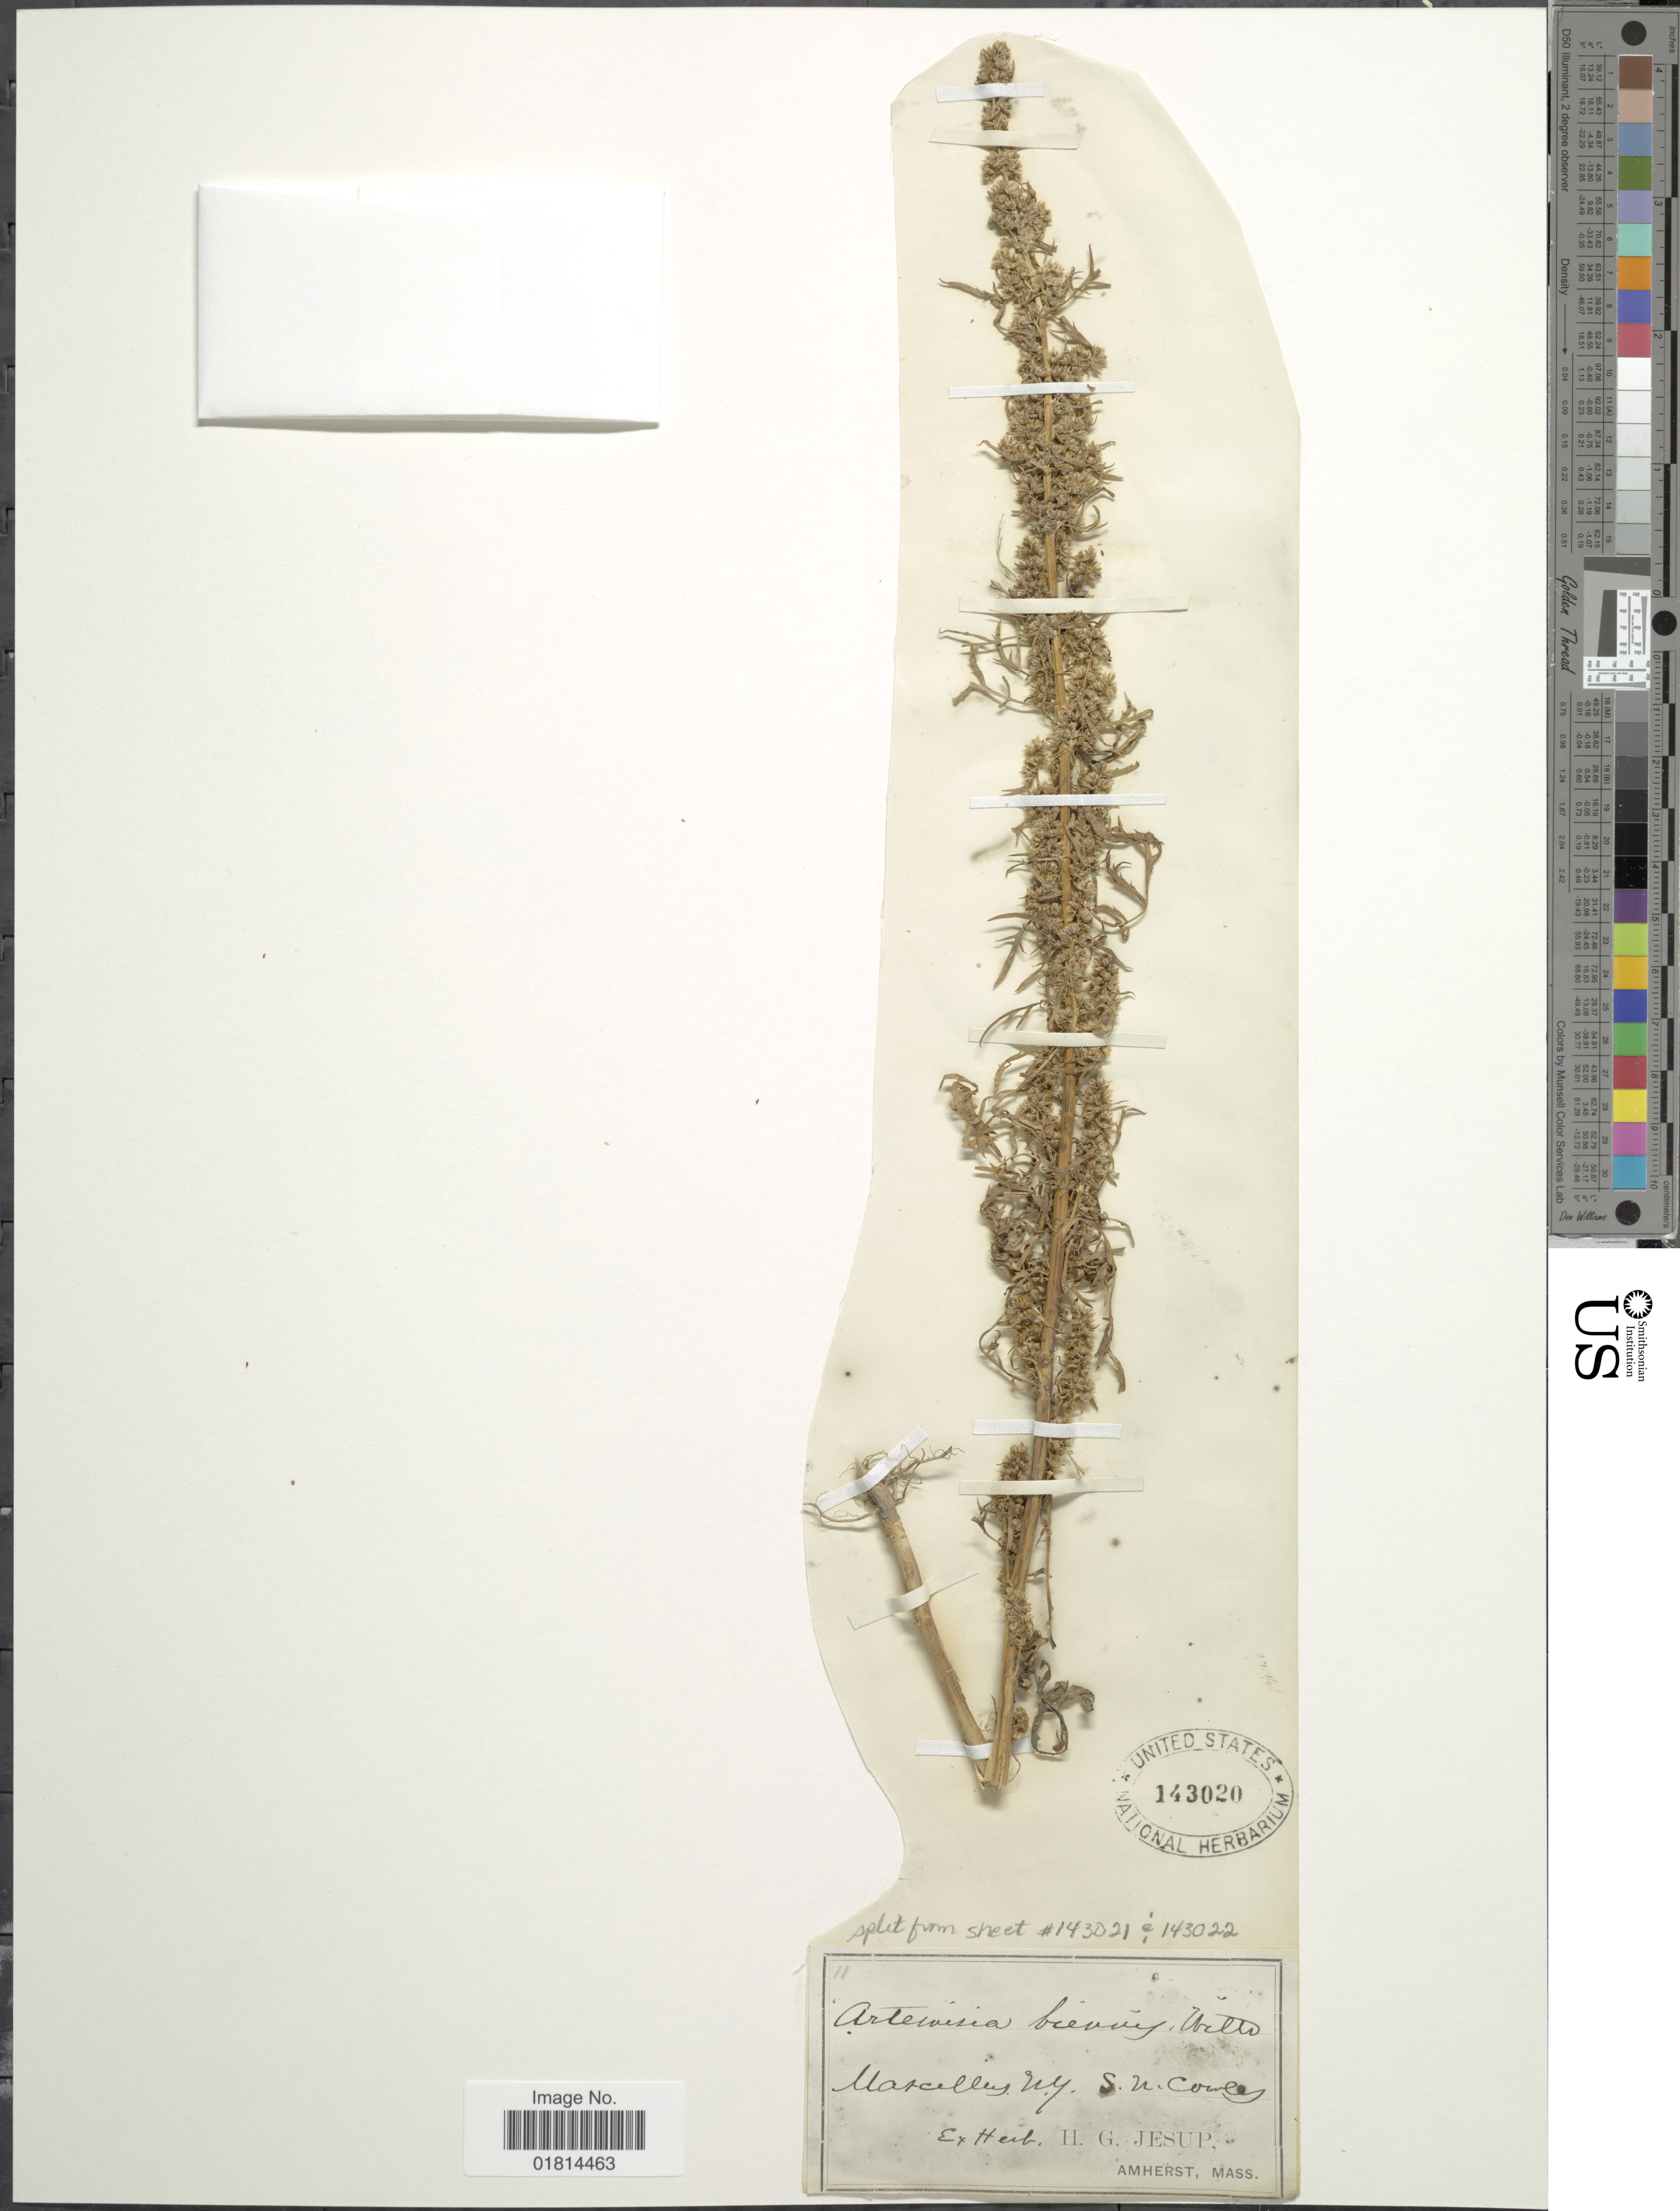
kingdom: Plantae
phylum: Tracheophyta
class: Magnoliopsida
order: Asterales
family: Asteraceae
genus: Artemisia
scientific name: Artemisia biennis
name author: Willd.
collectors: ex herb. H. G. Jesup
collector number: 11?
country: United States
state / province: New York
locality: Marcellus N.Y. S.W. Cowley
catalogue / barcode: US 143020